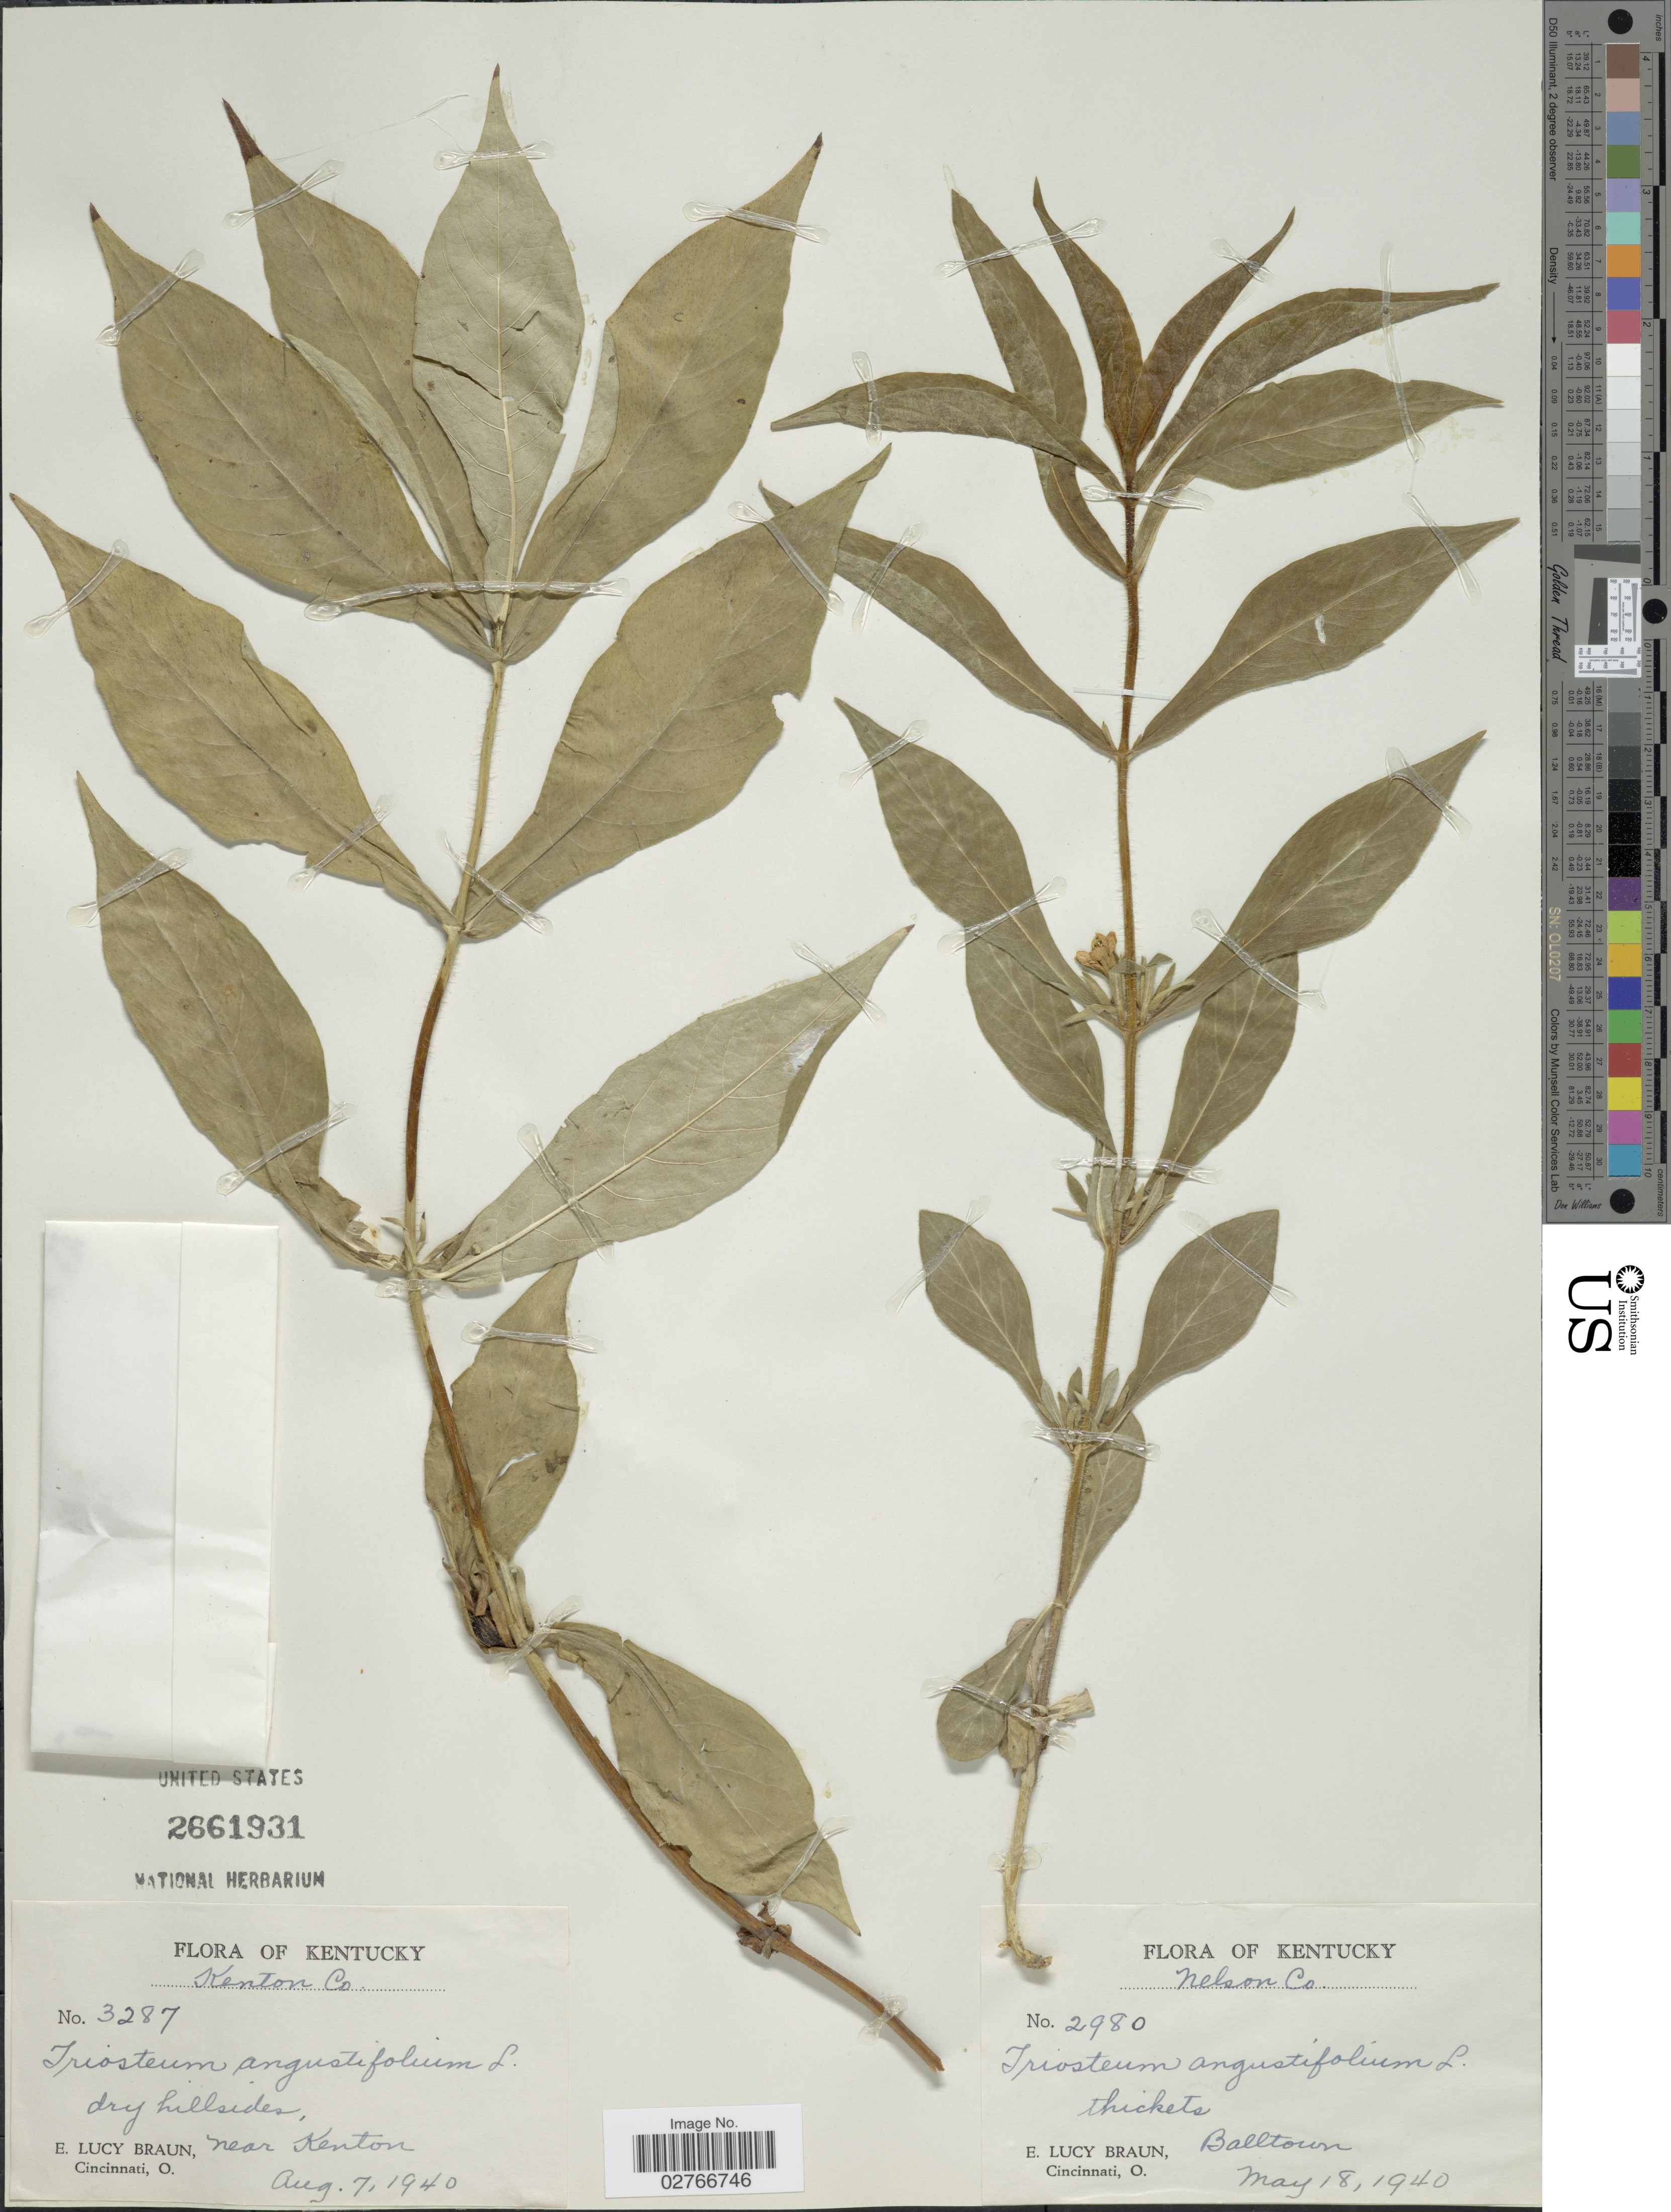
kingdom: Plantae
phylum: Tracheophyta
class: Magnoliopsida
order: Dipsacales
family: Caprifoliaceae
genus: Triosteum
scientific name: Triosteum angustifolium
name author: L.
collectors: E. L. Braun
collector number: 3287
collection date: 1940-08-07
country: United States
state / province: Kentucky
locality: Kenton Co. Near Kenton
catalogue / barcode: US 2661931